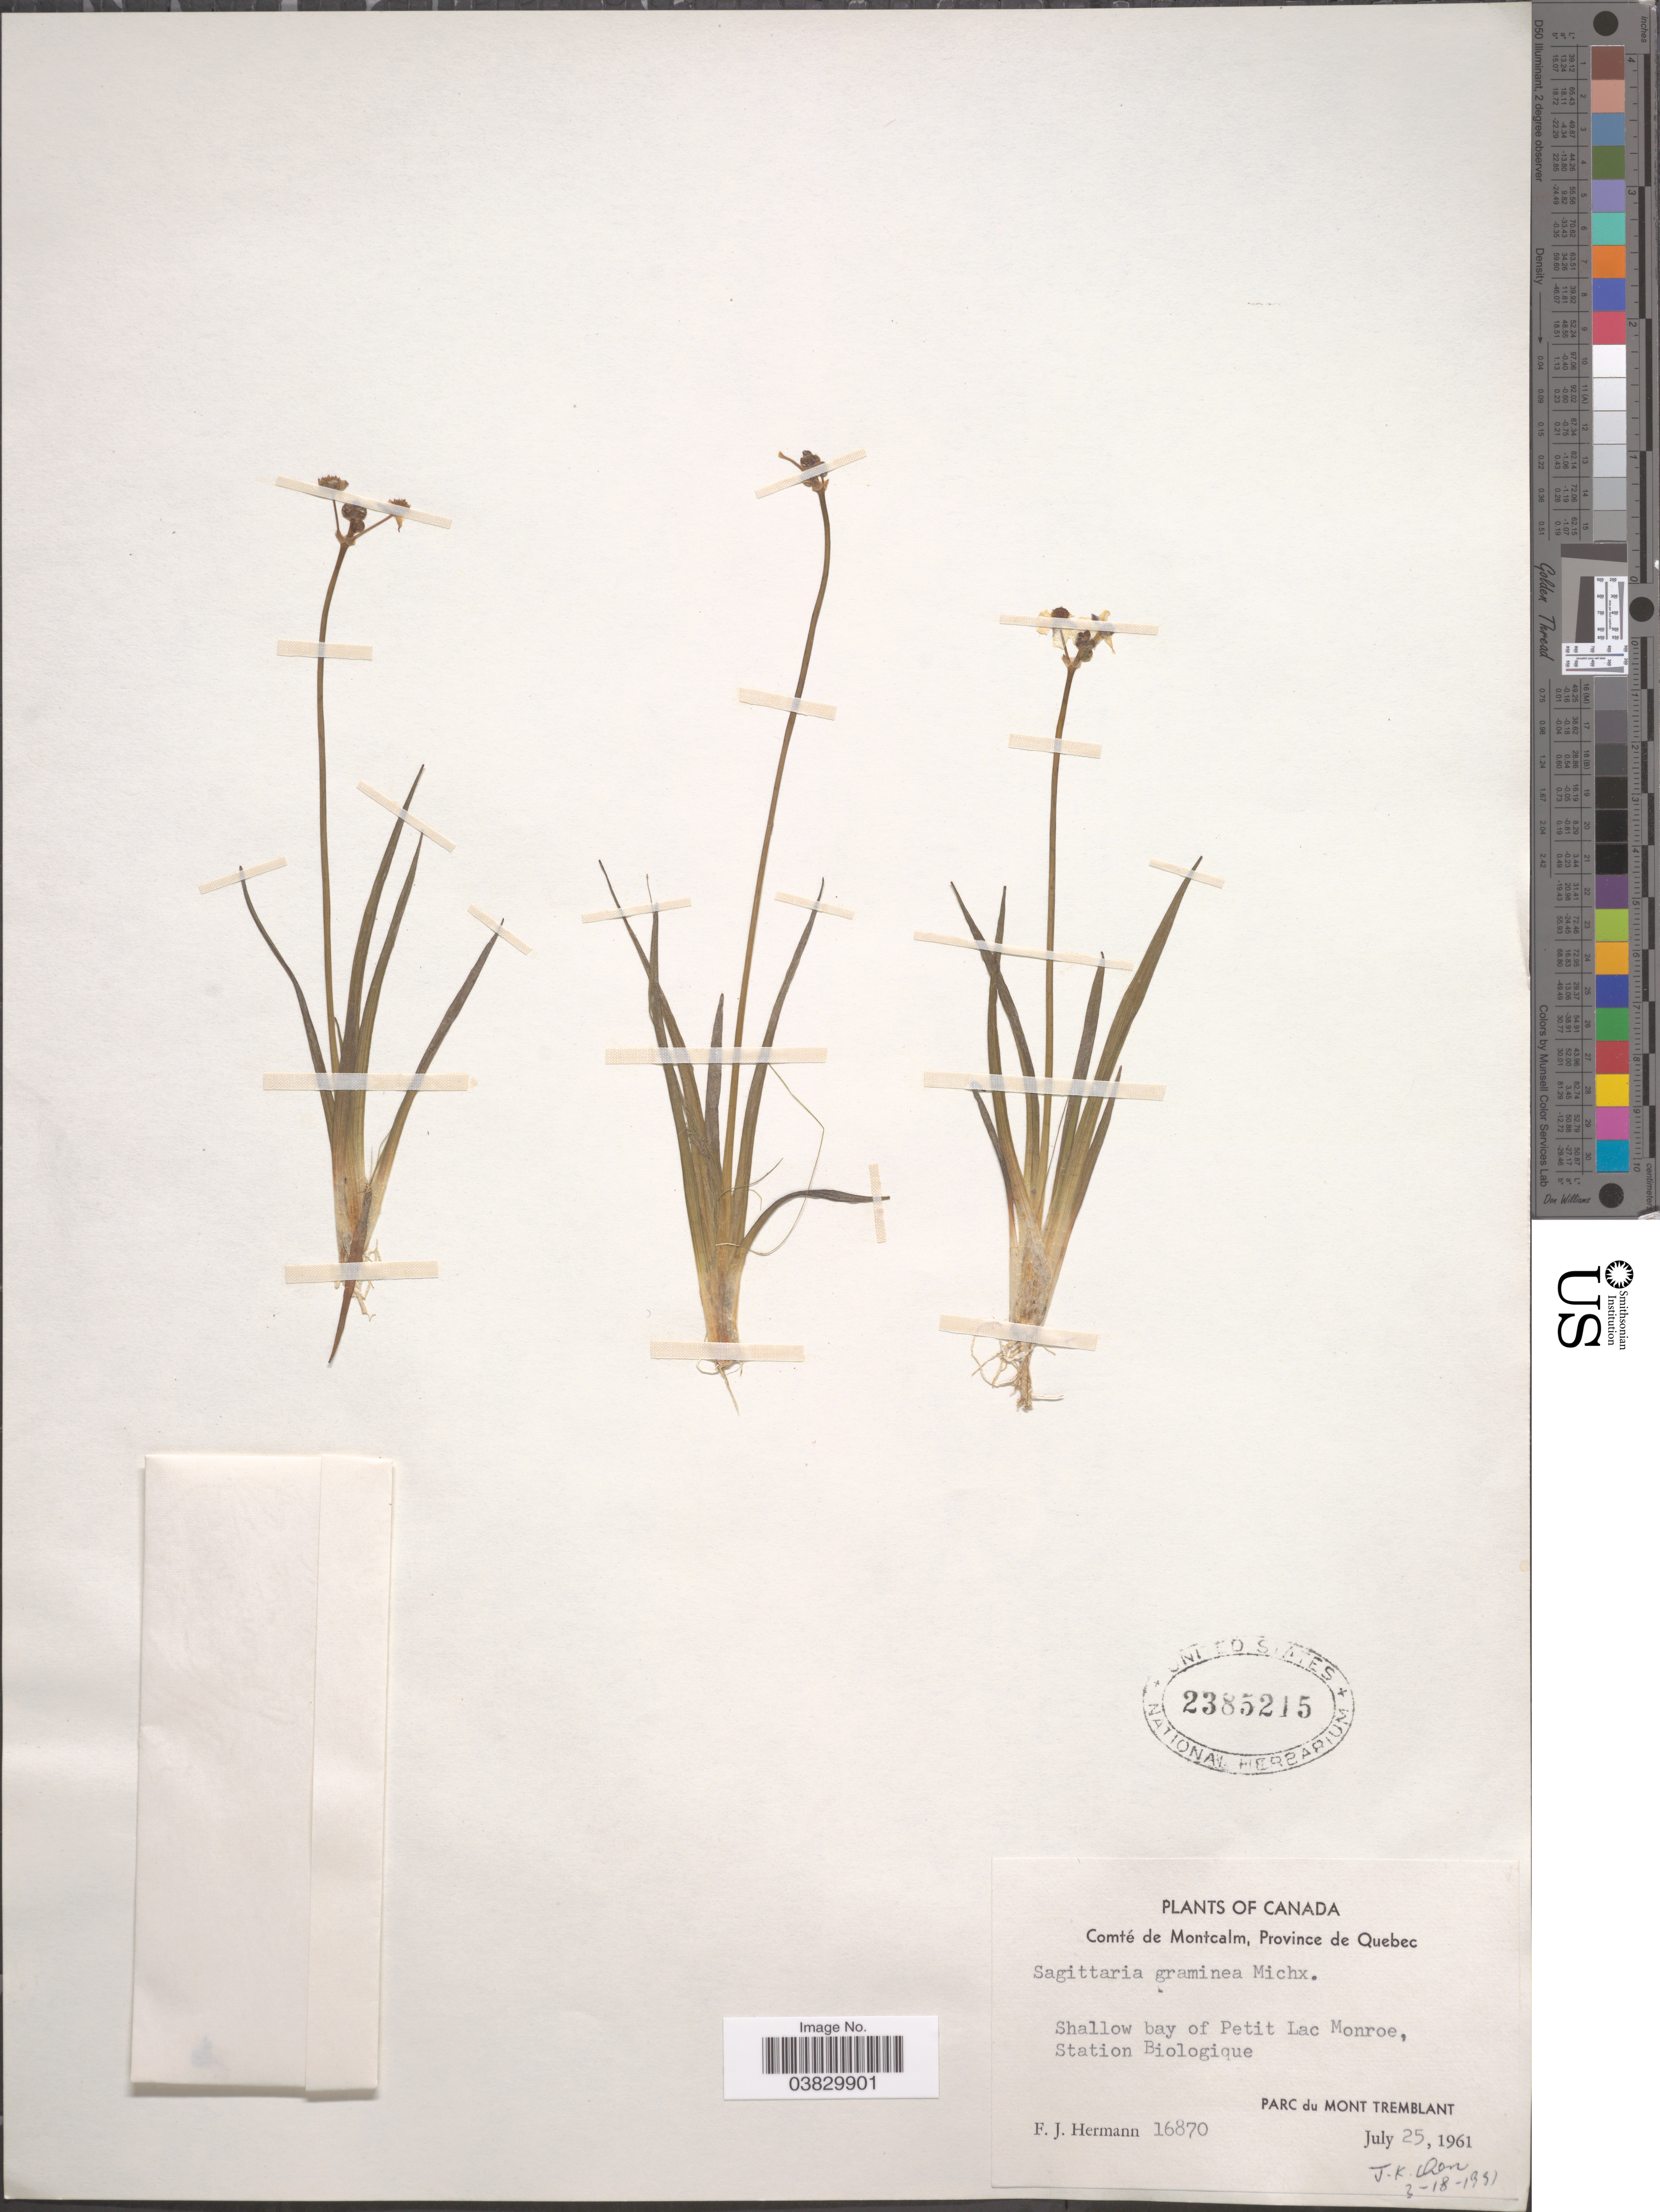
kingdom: Plantae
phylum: Tracheophyta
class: Liliopsida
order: Alismatales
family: Alismataceae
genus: Sagittaria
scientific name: Sagittaria graminea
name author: Michx.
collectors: F. J. Hermann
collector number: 16870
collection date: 1961-07-25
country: Canada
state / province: Quebec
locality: Comté de Montcalm. Shallow bay of Petit Lac Monroe, Station Biologique. Parc du Mont Tremblant.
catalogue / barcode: US 2385215